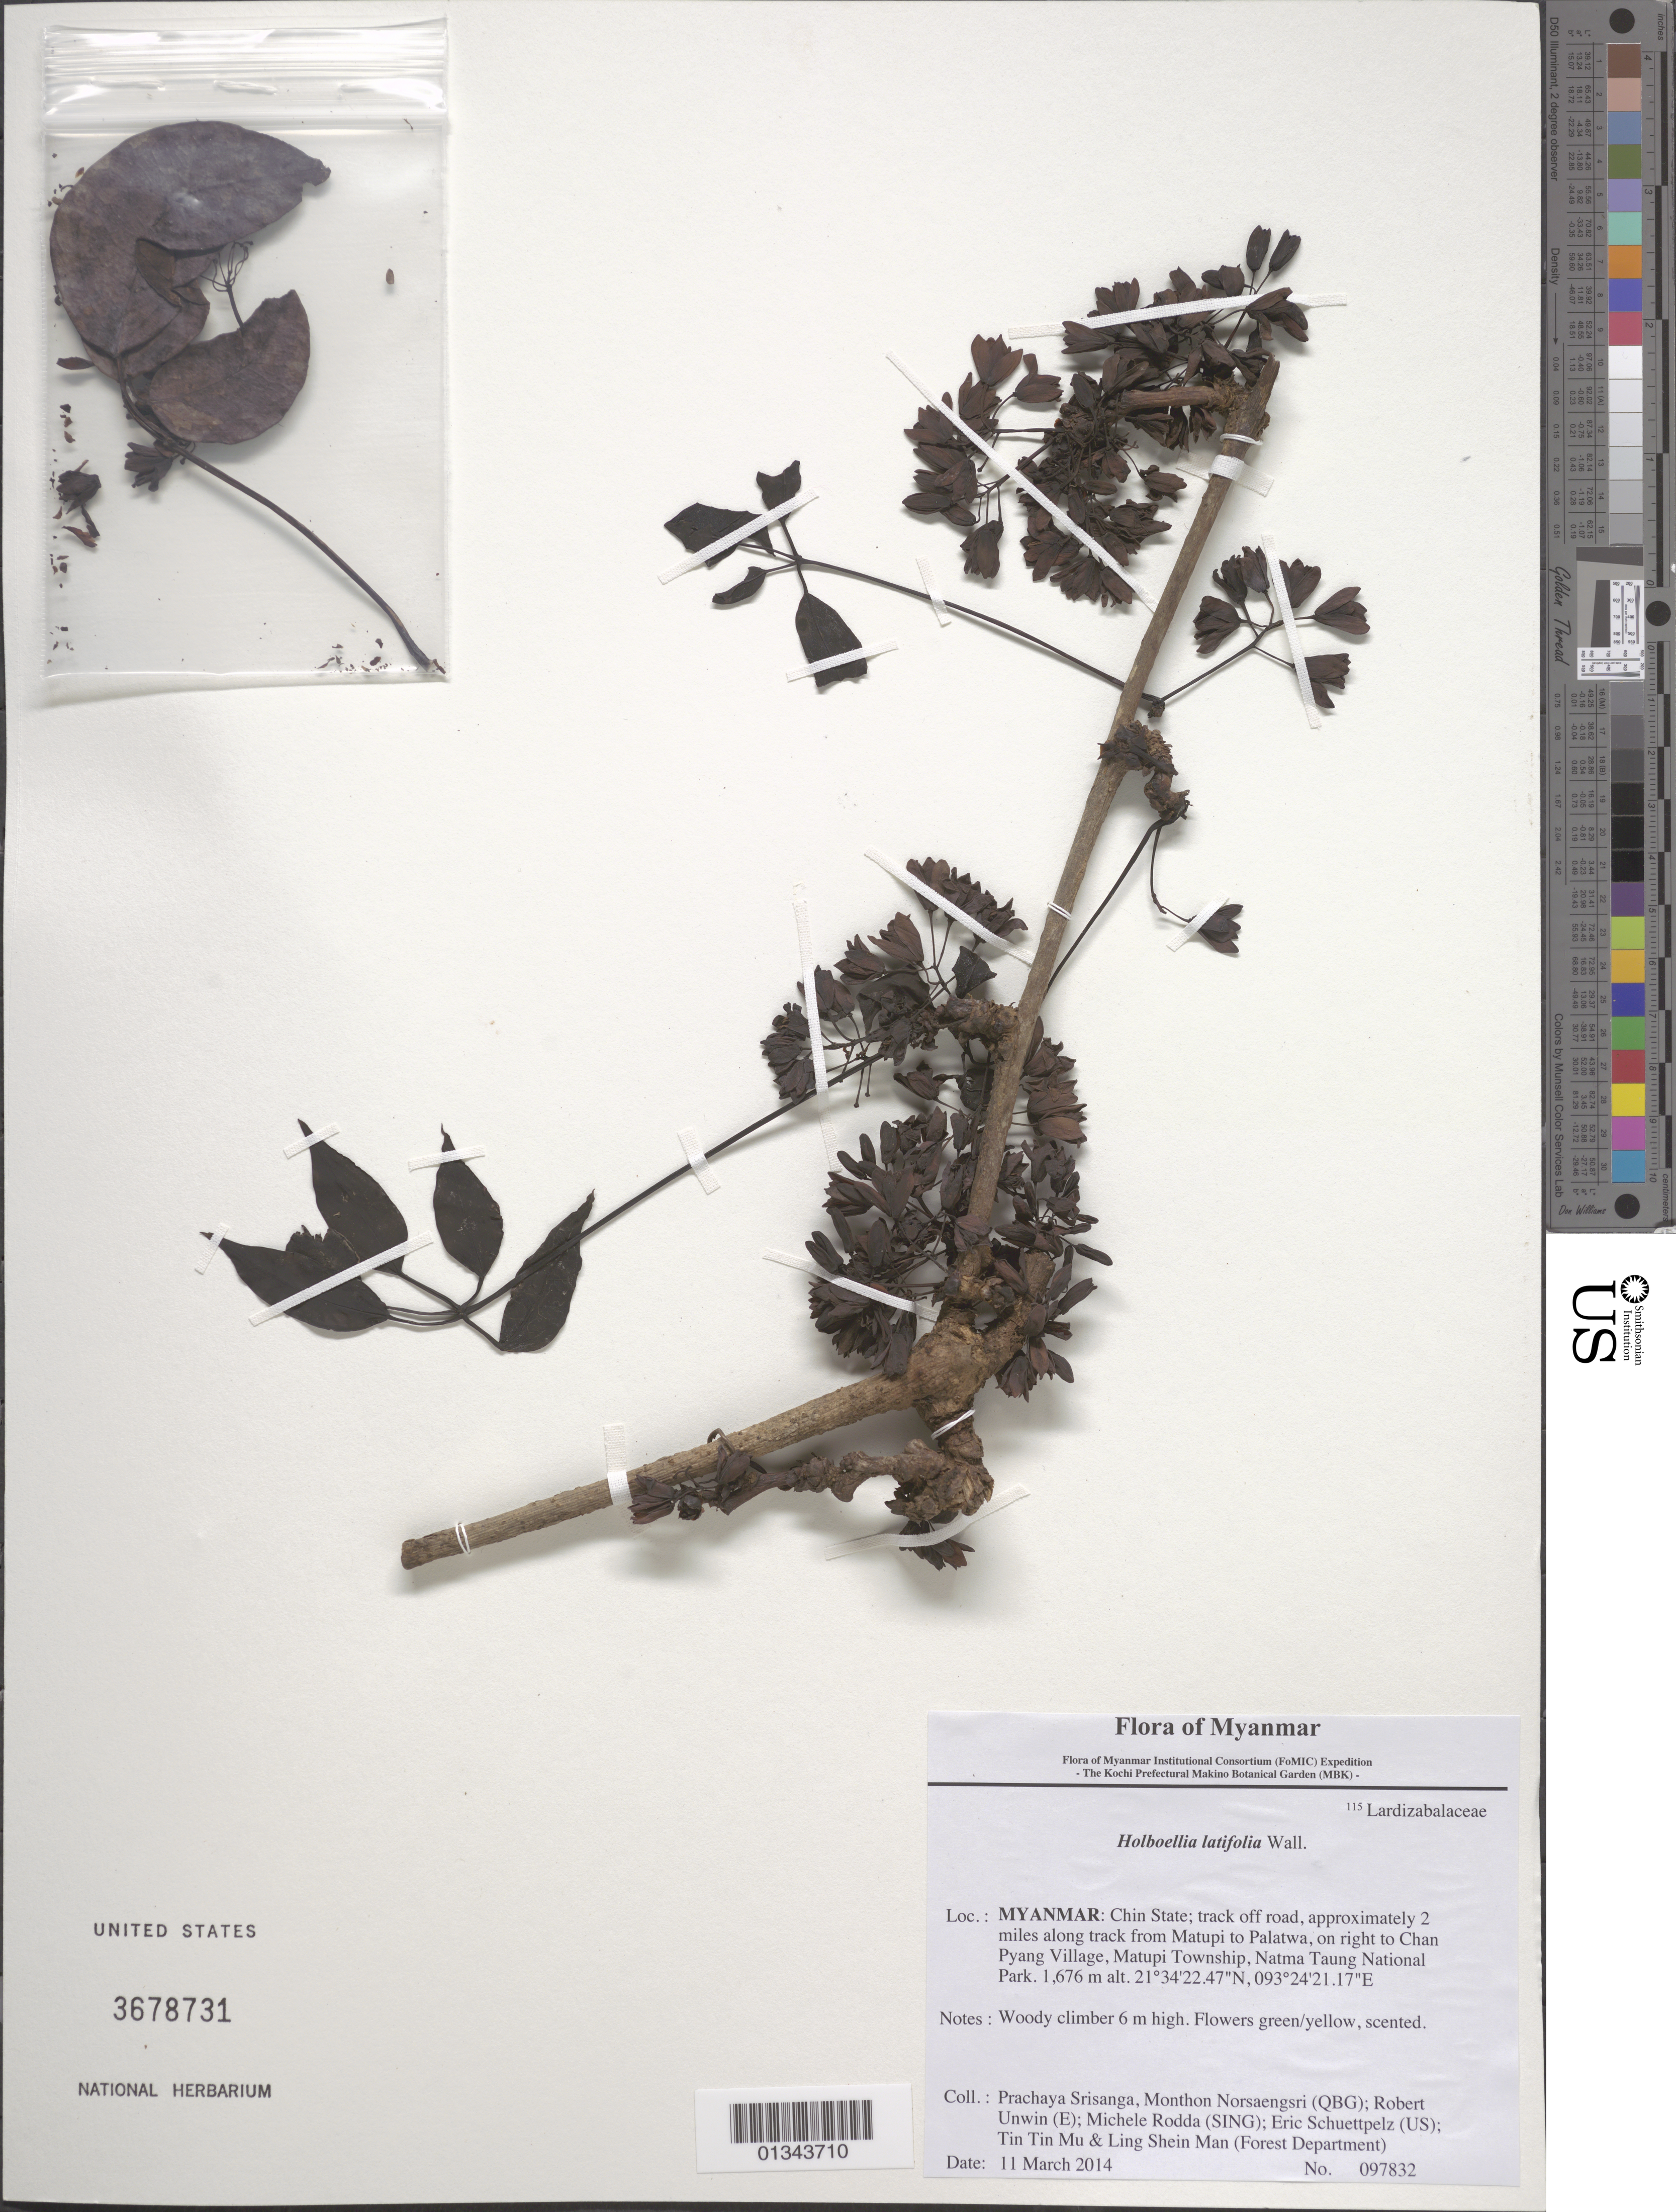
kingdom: Plantae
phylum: Tracheophyta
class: Magnoliopsida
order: Ranunculales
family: Lardizabalaceae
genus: Stauntonia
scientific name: Stauntonia latifolia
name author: (Wall.) R. Br. & Wall.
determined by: Strong, Mark T., (BOT), Smithsonian Institution - National Museum of Natural History (UNITED STATES)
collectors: P. Srisanga, M. Norsaengsri, R. Unwin, M. Rodda, E. Schuettpelz, Tin Tin Mu & Ling Shein Man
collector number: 97832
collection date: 2014-03-11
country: Myanmar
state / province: Chin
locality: Track off road, approximately 2 miles along track from Matupi to Palatwa, on right to Chan Pyang Village, Matupi Township, Natma Taung National Park.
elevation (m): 1676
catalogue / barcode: US 3678731